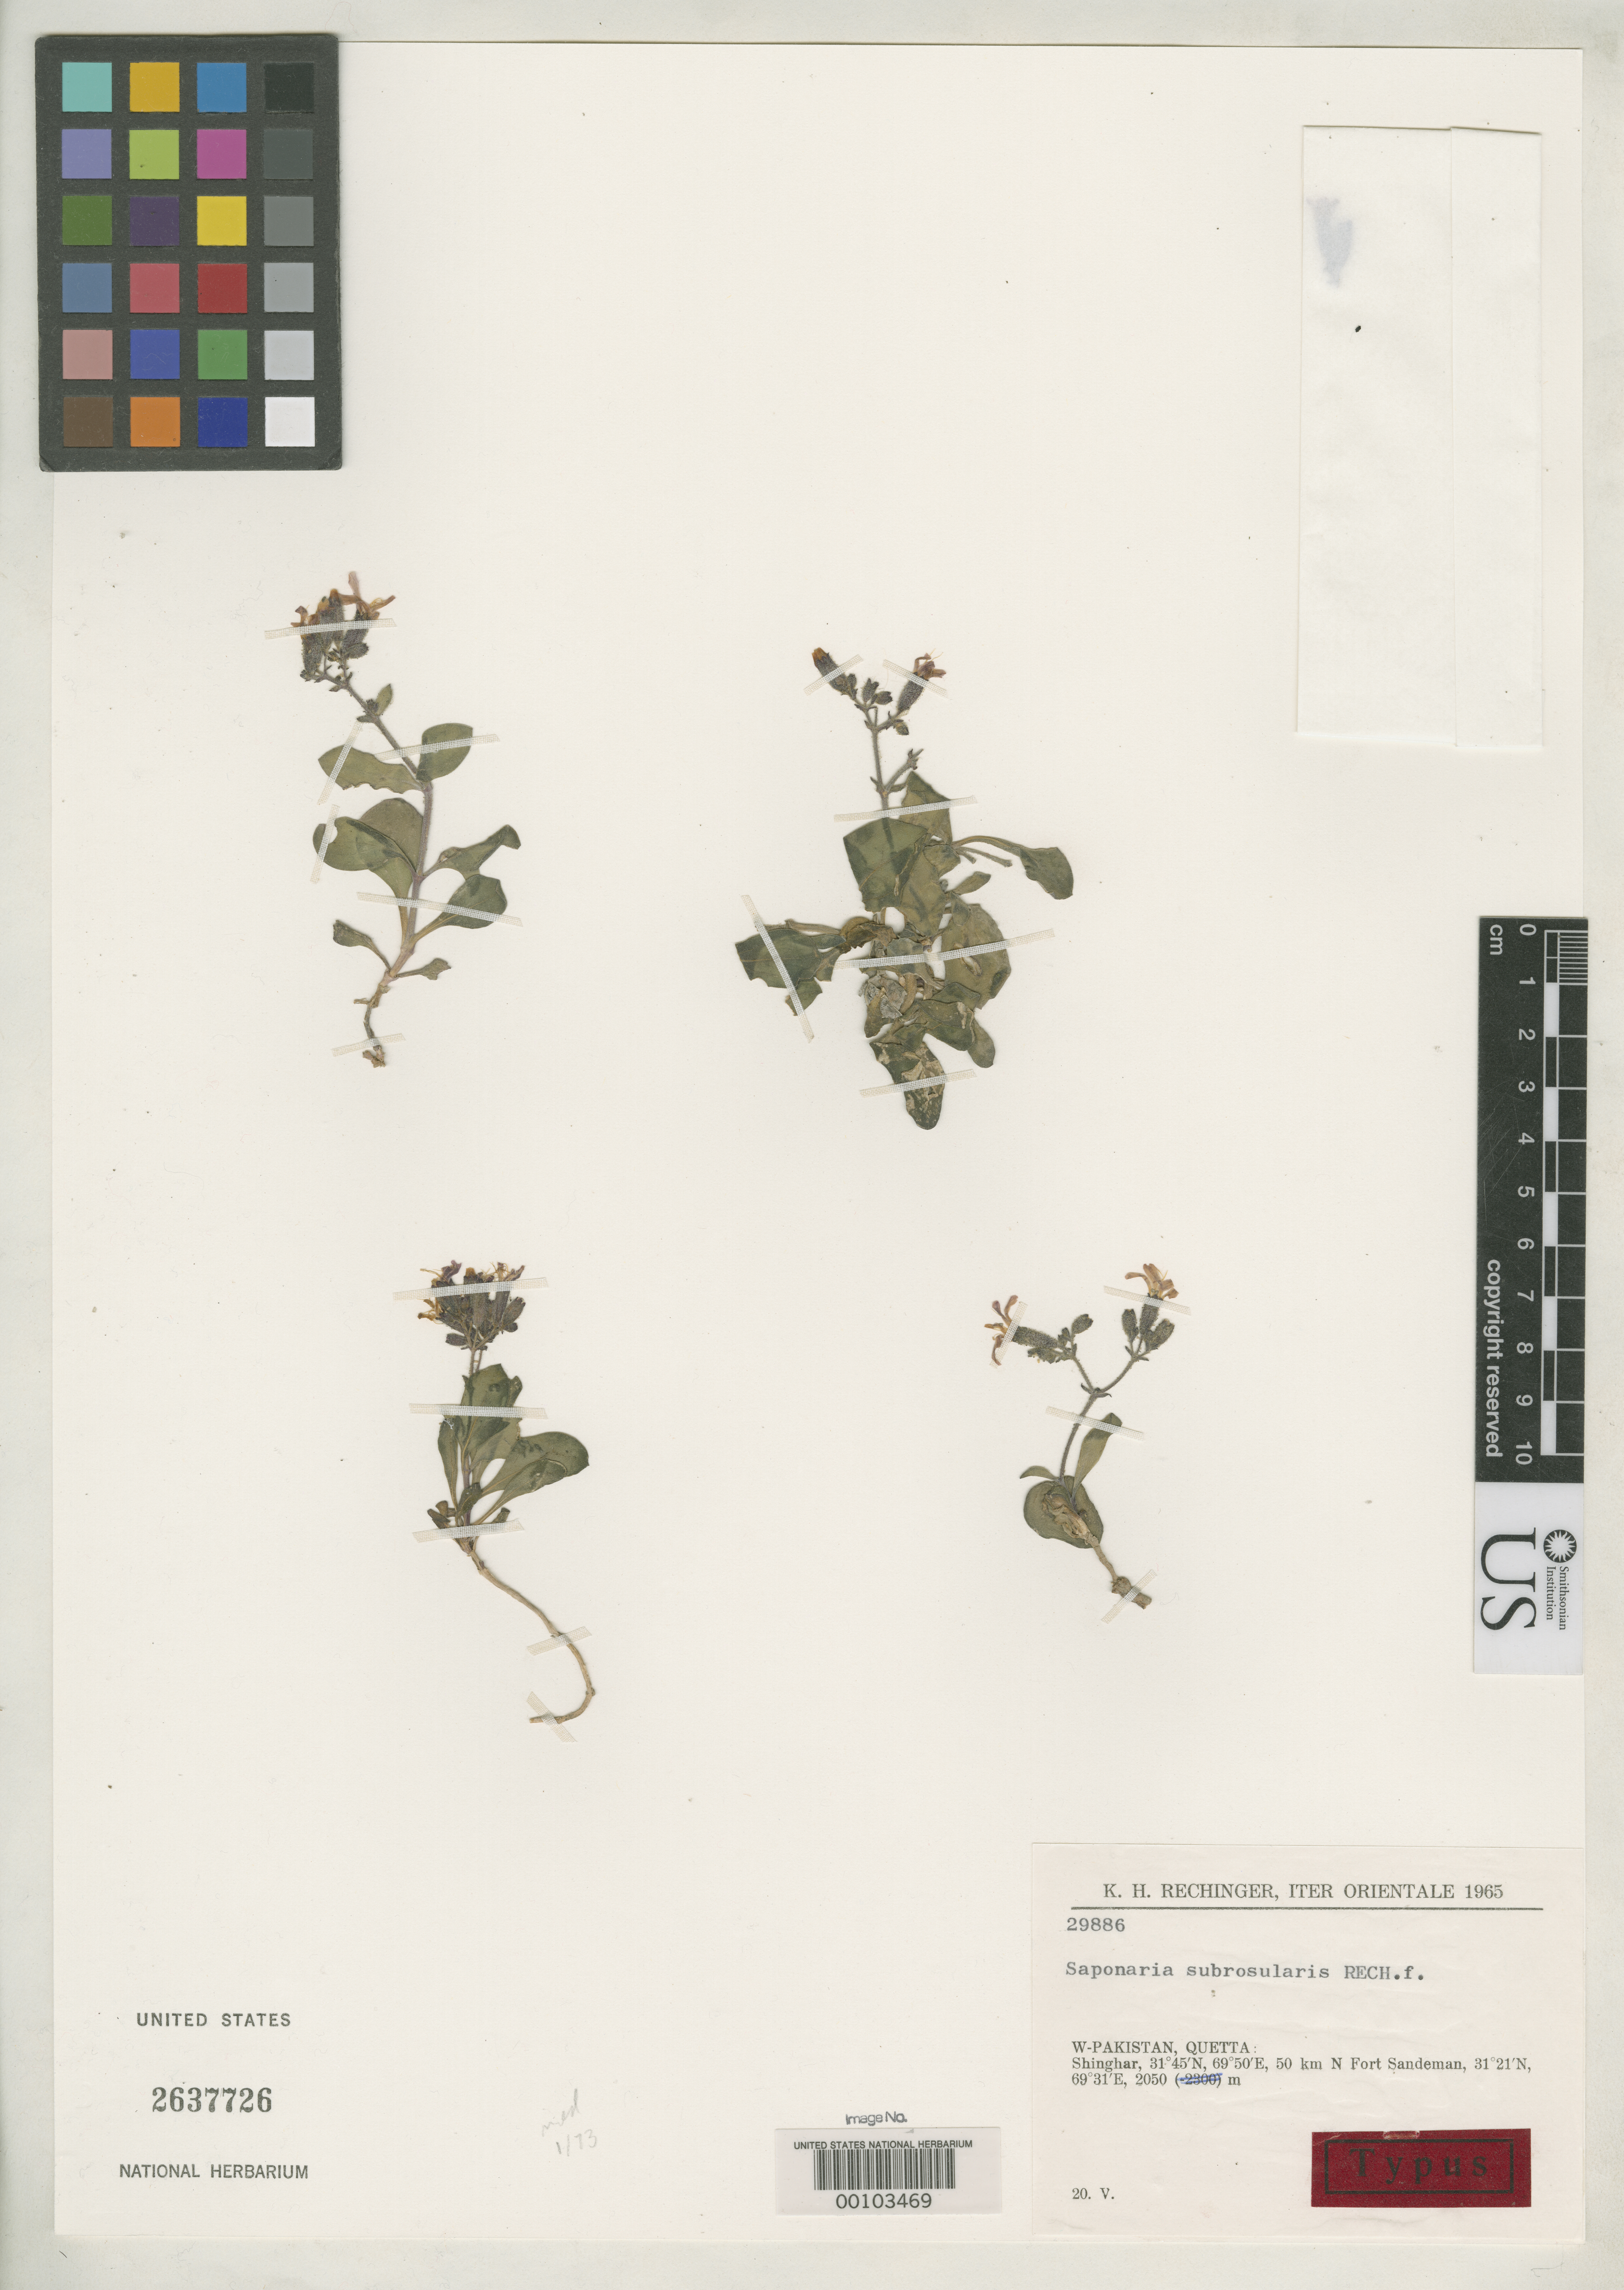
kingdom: Plantae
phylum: Tracheophyta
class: Magnoliopsida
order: Caryophyllales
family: Caryophyllaceae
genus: Saponaria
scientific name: Saponaria subrosularis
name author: Rech. f.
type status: Type Collection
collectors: K. H. Rechinger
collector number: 29886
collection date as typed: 20 May 1965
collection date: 1965-05-20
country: Pakistan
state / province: Balochistan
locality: Quetta.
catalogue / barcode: US 2637726